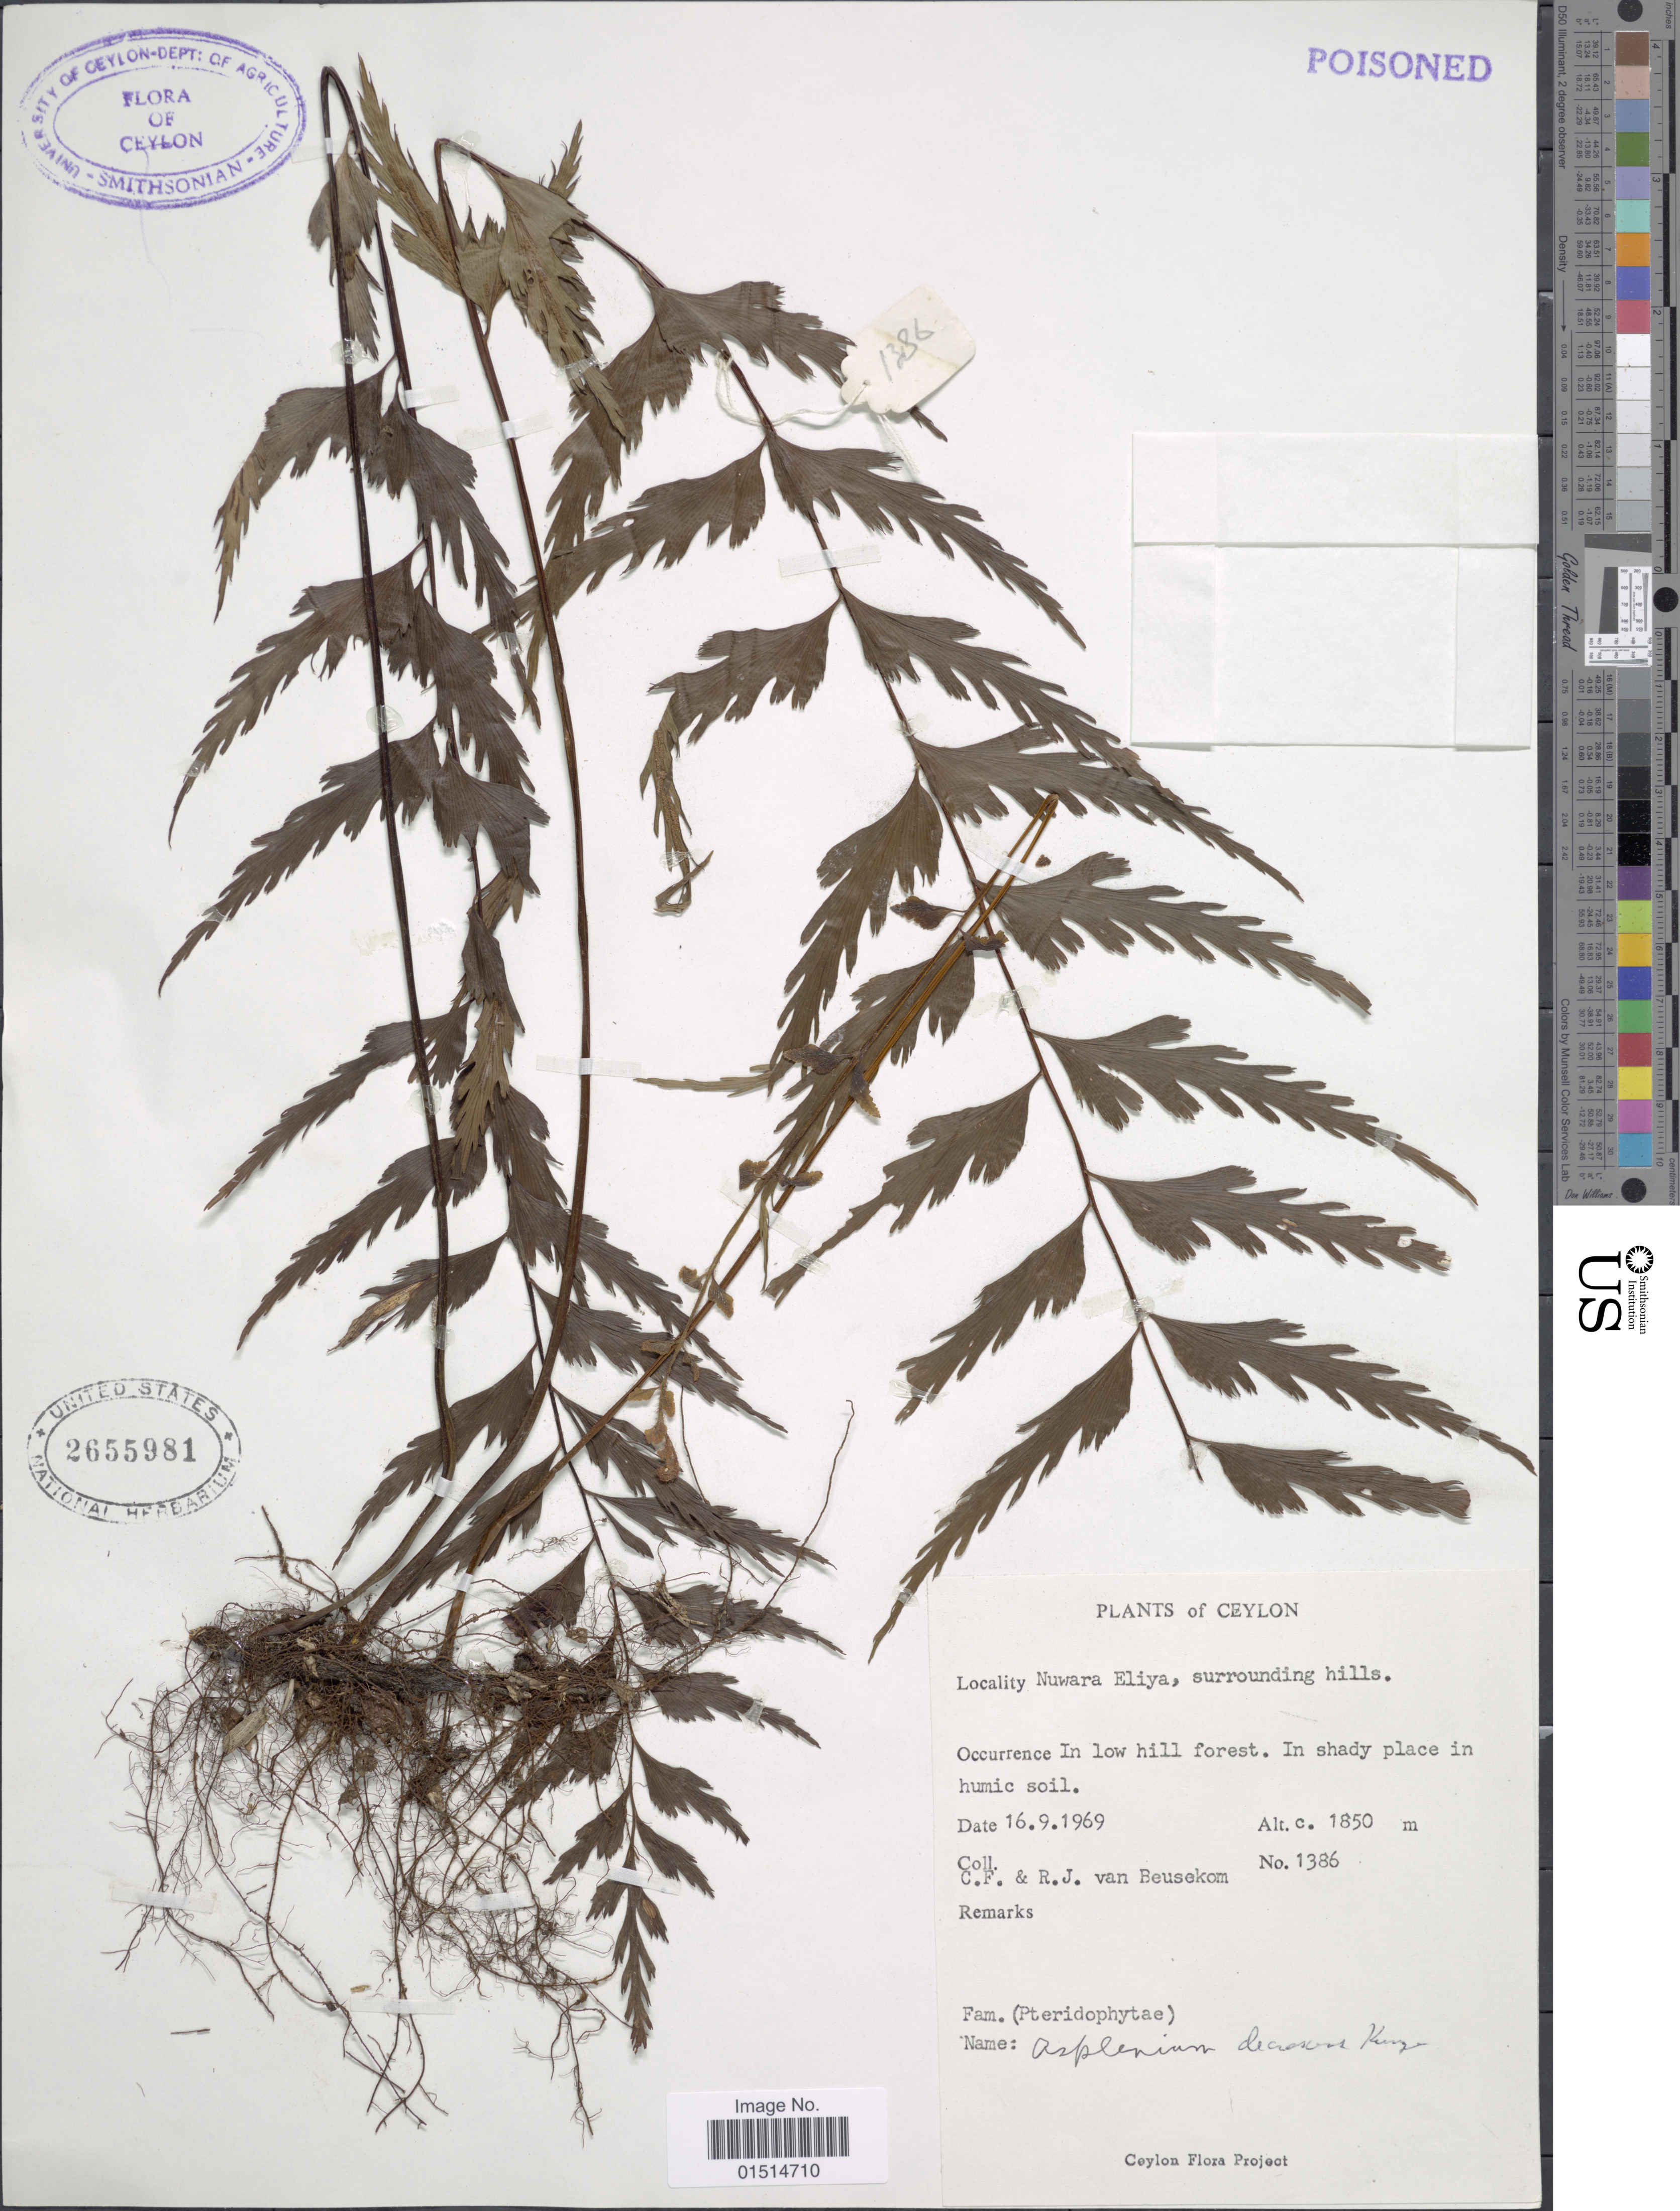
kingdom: Plantae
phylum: Tracheophyta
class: Polypodiopsida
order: Polypodiales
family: Aspleniaceae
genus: Asplenium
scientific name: Asplenium decrescens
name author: Kunze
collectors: C. F. Beusekom & R. Van Beusekom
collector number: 1386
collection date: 1969-09-16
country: Sri Lanka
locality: Ceylon. Nuwara Eliya, surrounding hills.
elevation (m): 1850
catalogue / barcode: US 2655981